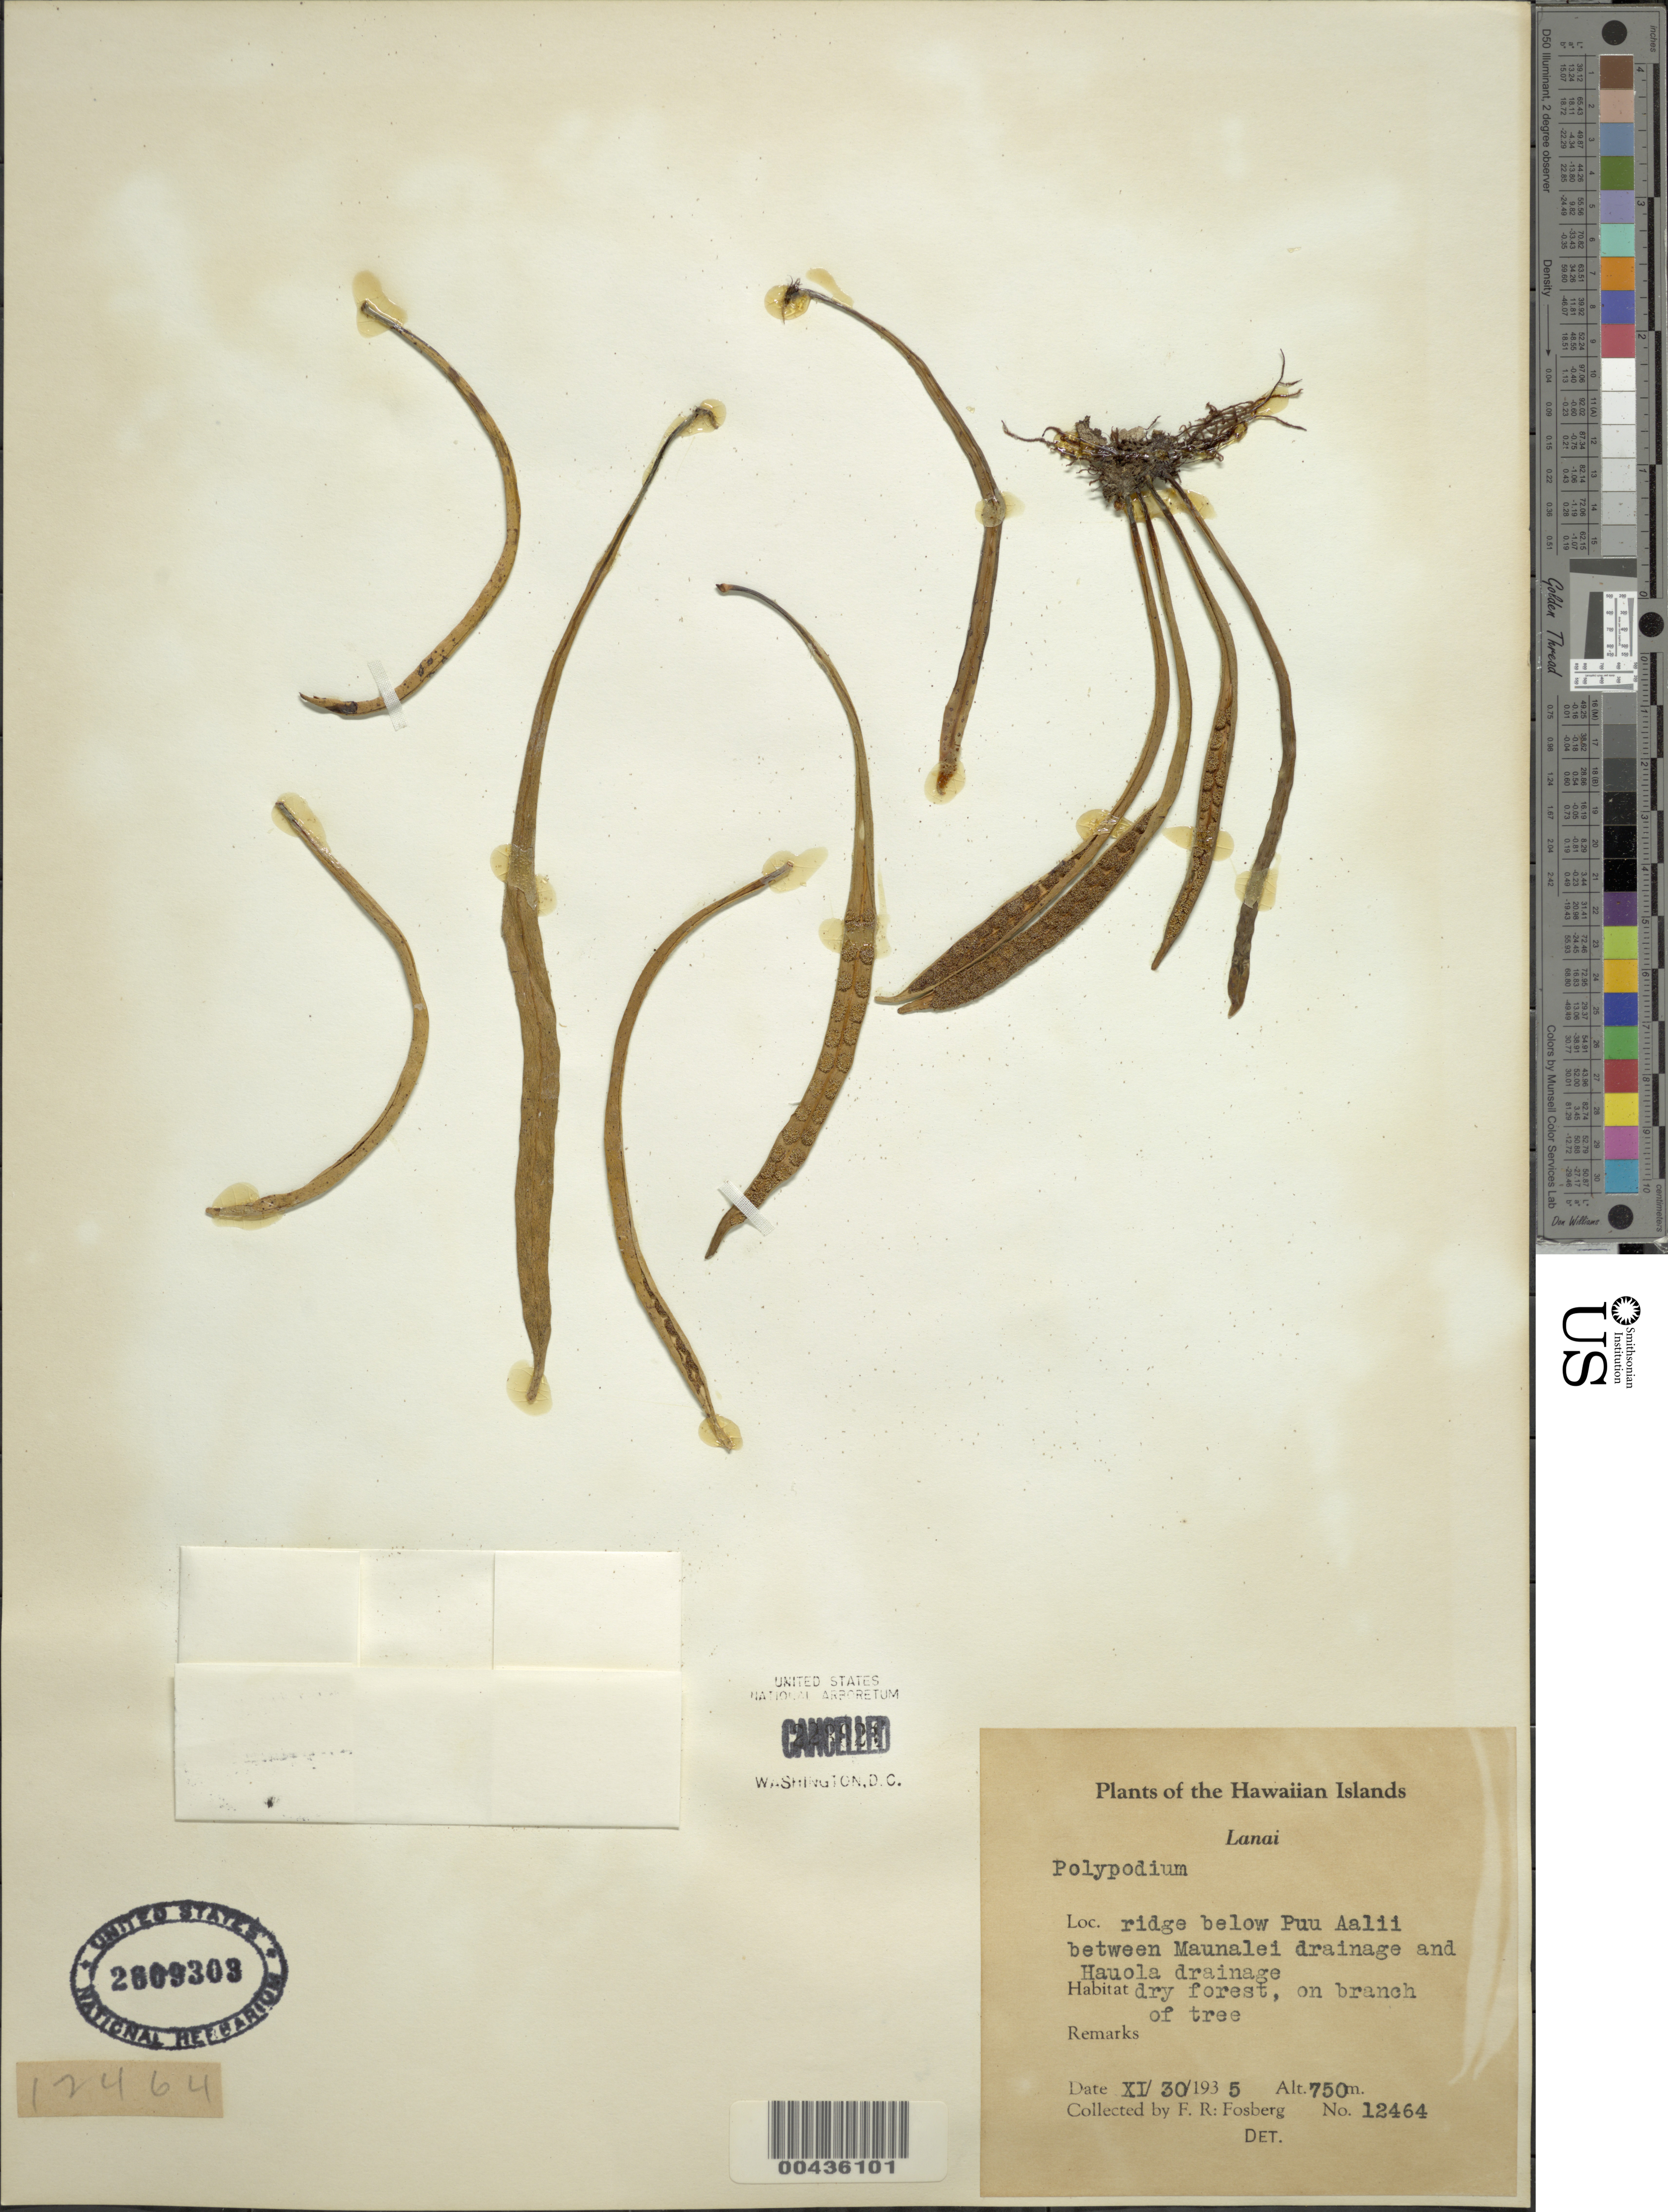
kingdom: Plantae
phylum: Tracheophyta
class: Polypodiopsida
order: Polypodiales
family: Polypodiaceae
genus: Lepisorus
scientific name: Lepisorus thunbergianus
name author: (Kaulf.) Ching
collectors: F. R. Fosberg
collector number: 12464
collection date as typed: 30 Nov 1935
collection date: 1935-11-30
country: United States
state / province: Hawaii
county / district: Maui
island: Lana'i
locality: Ridge below Puu Aalii between Maunalei drainage and Hauola drainage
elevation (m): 750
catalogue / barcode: US 2609308